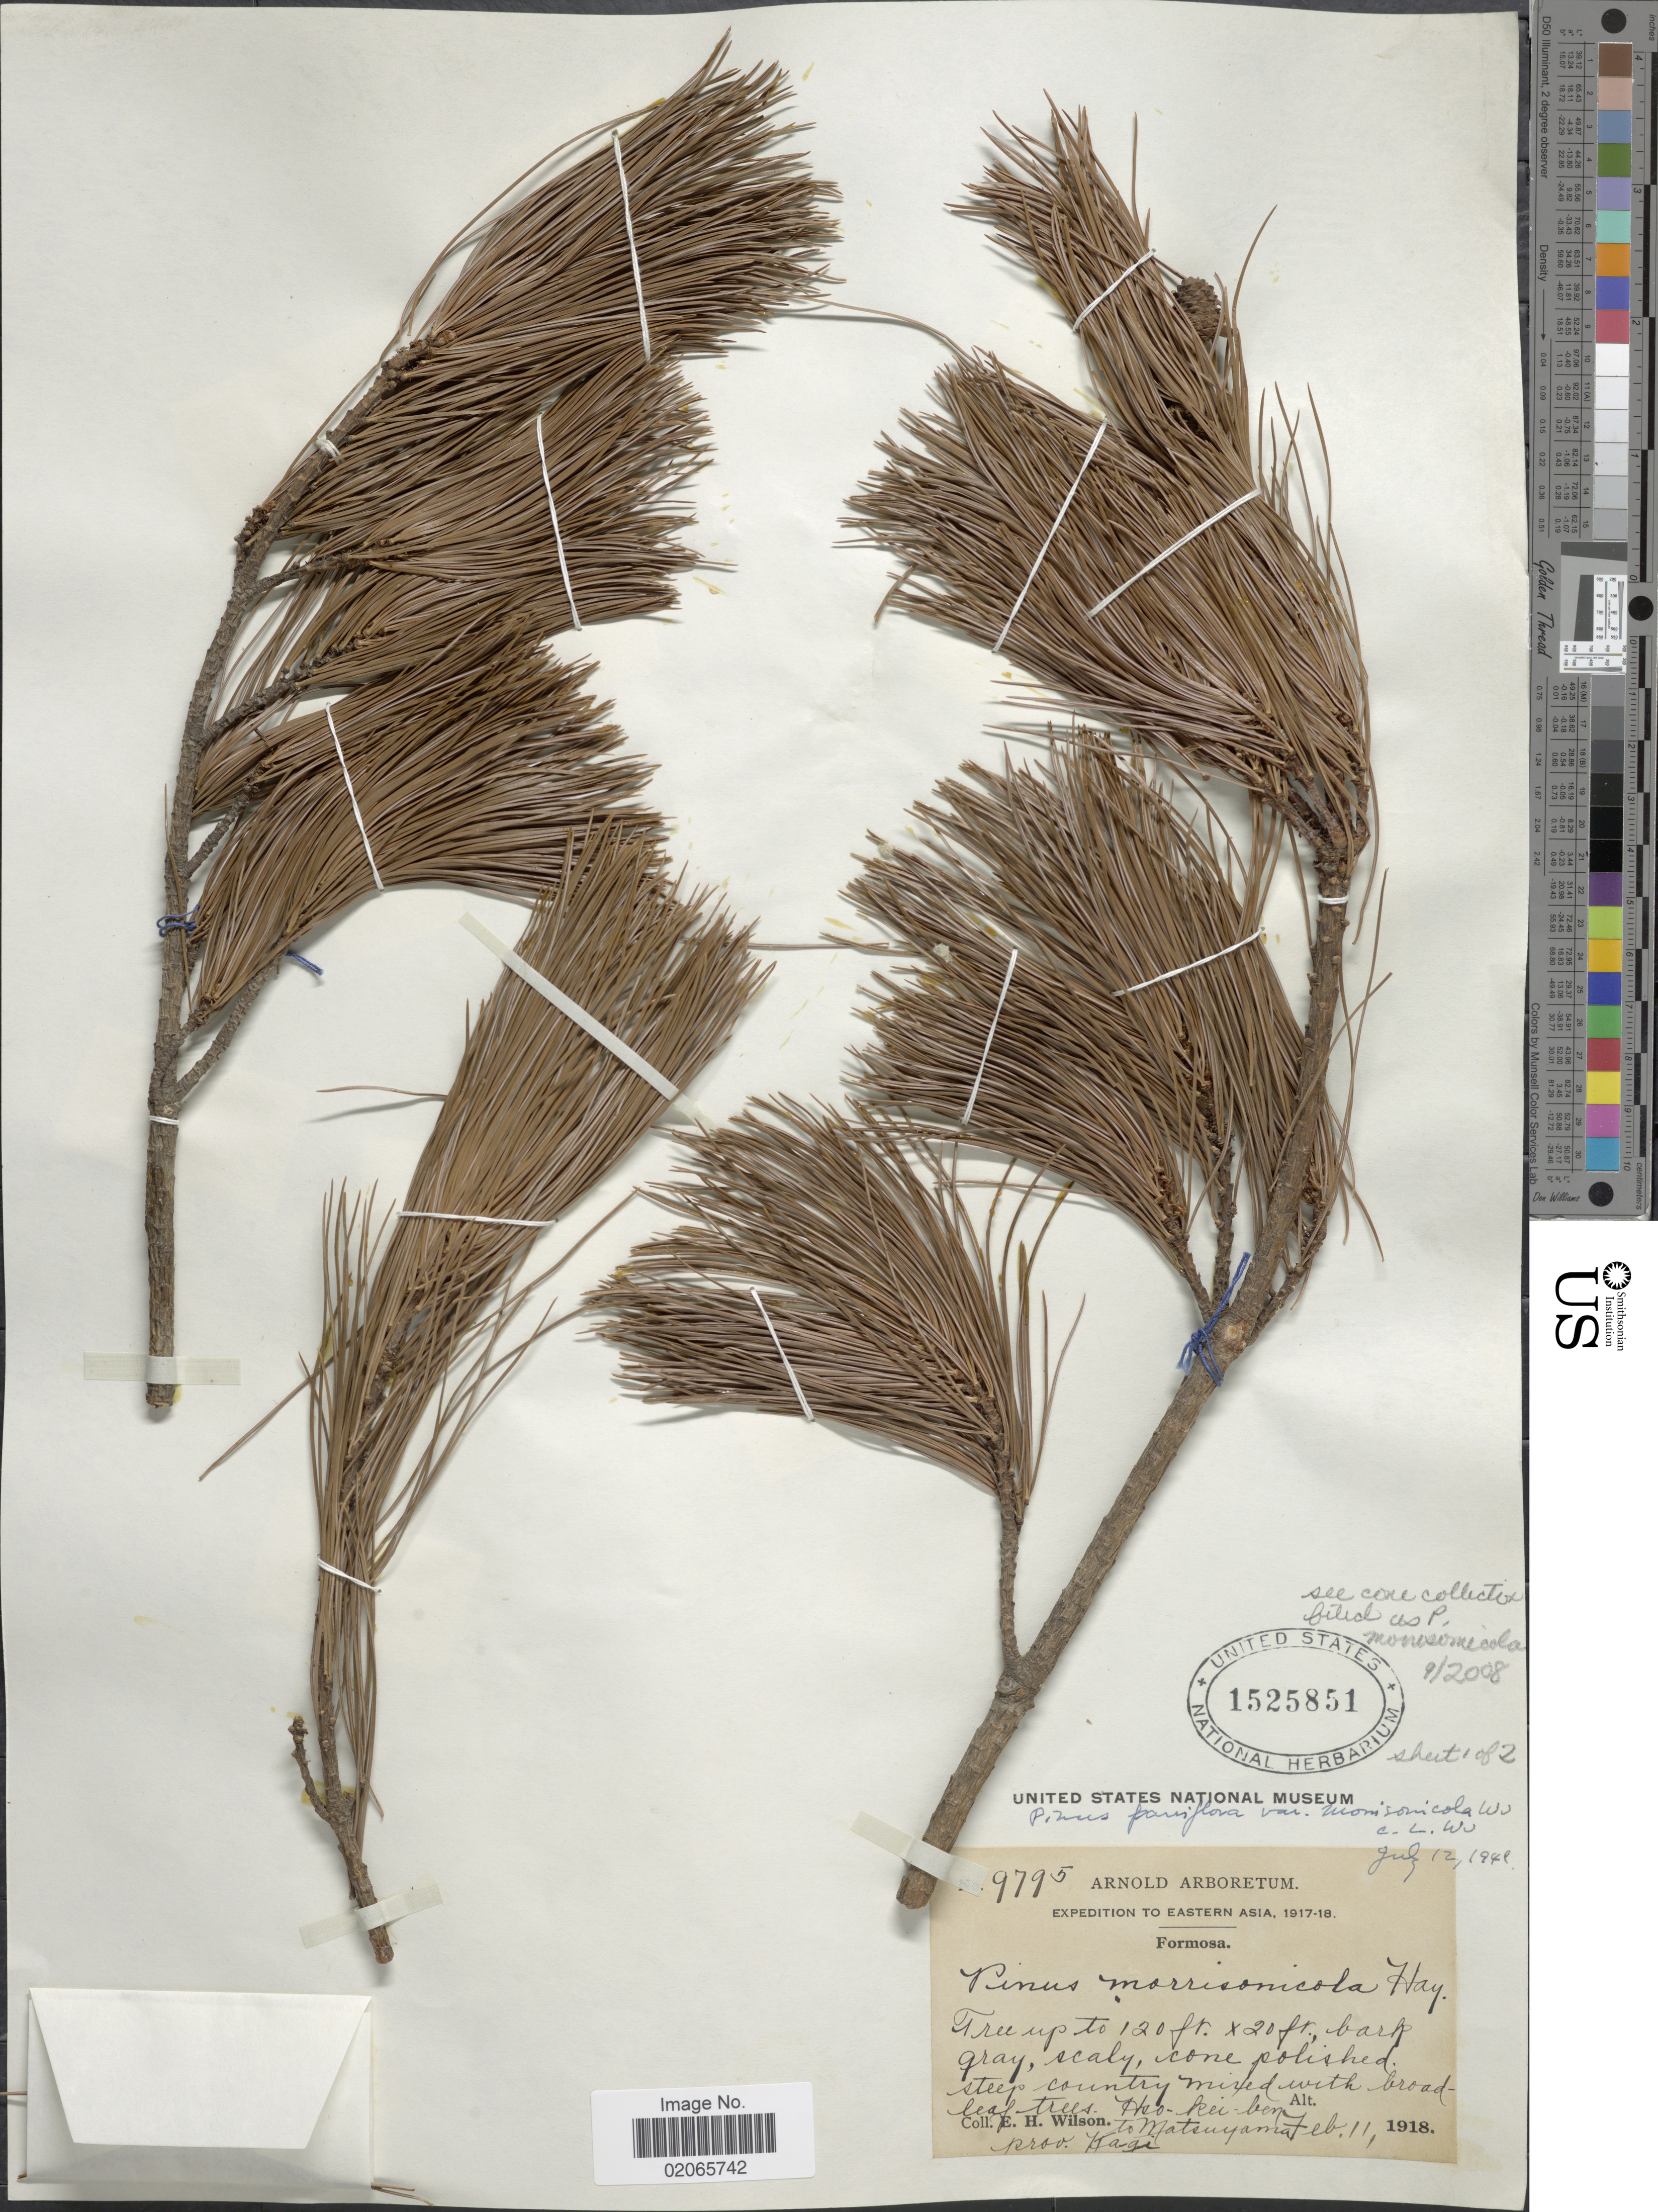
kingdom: Plantae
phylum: Tracheophyta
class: Pinopsida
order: Pinales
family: Pinaceae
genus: Pinus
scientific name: Pinus parviflora var. morrisonicola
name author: (Hayata) C.L. Wu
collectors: E. Wilson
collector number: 9795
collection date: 1918-02-11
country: Taiwan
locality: Formosa, Hso-kei-ben, to Matsuyama prov. Kagi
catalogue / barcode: US 1525851